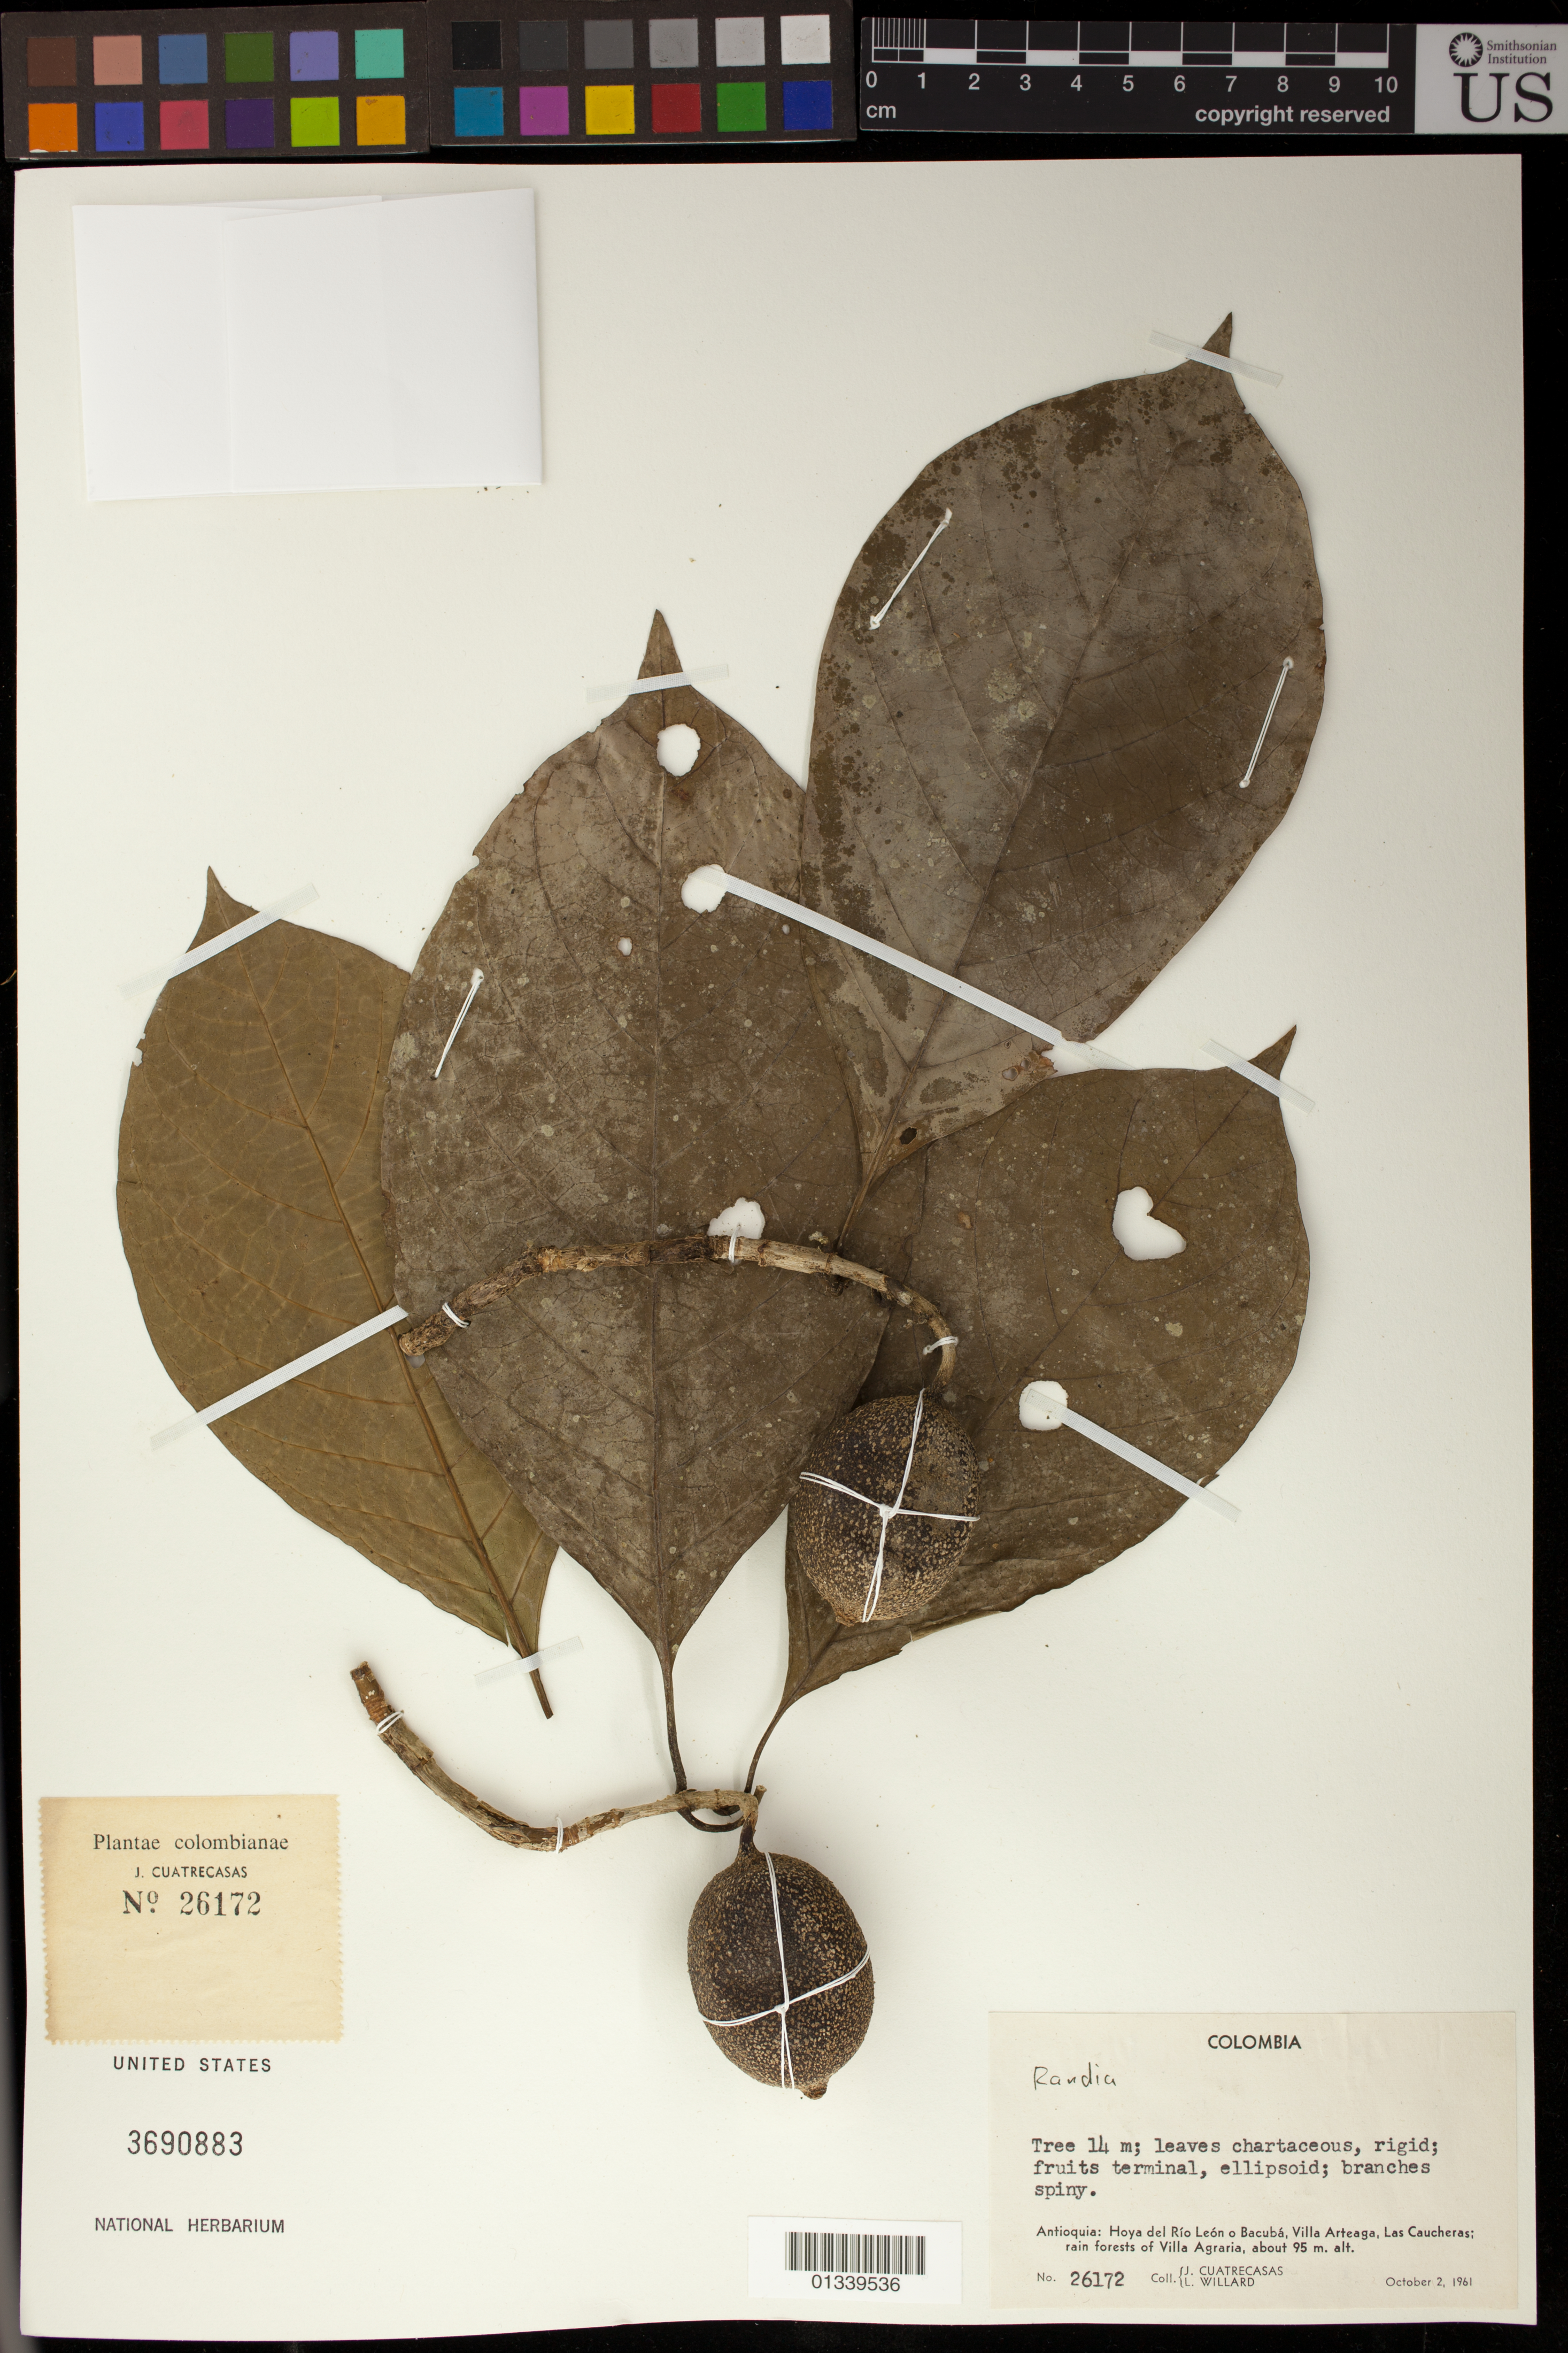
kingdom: Plantae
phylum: Tracheophyta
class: Magnoliopsida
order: Gentianales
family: Rubiaceae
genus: Randia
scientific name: Randia sp.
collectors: J. Cuatrecasas & L. Willard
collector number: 26172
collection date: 1961-10-02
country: Colombia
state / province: Antioquia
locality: Hoya del Rio Leon o Bacuba, Villa Arteaga, Las Caucheras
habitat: Rain forest of Villa Agraria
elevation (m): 95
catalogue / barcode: US 3690883